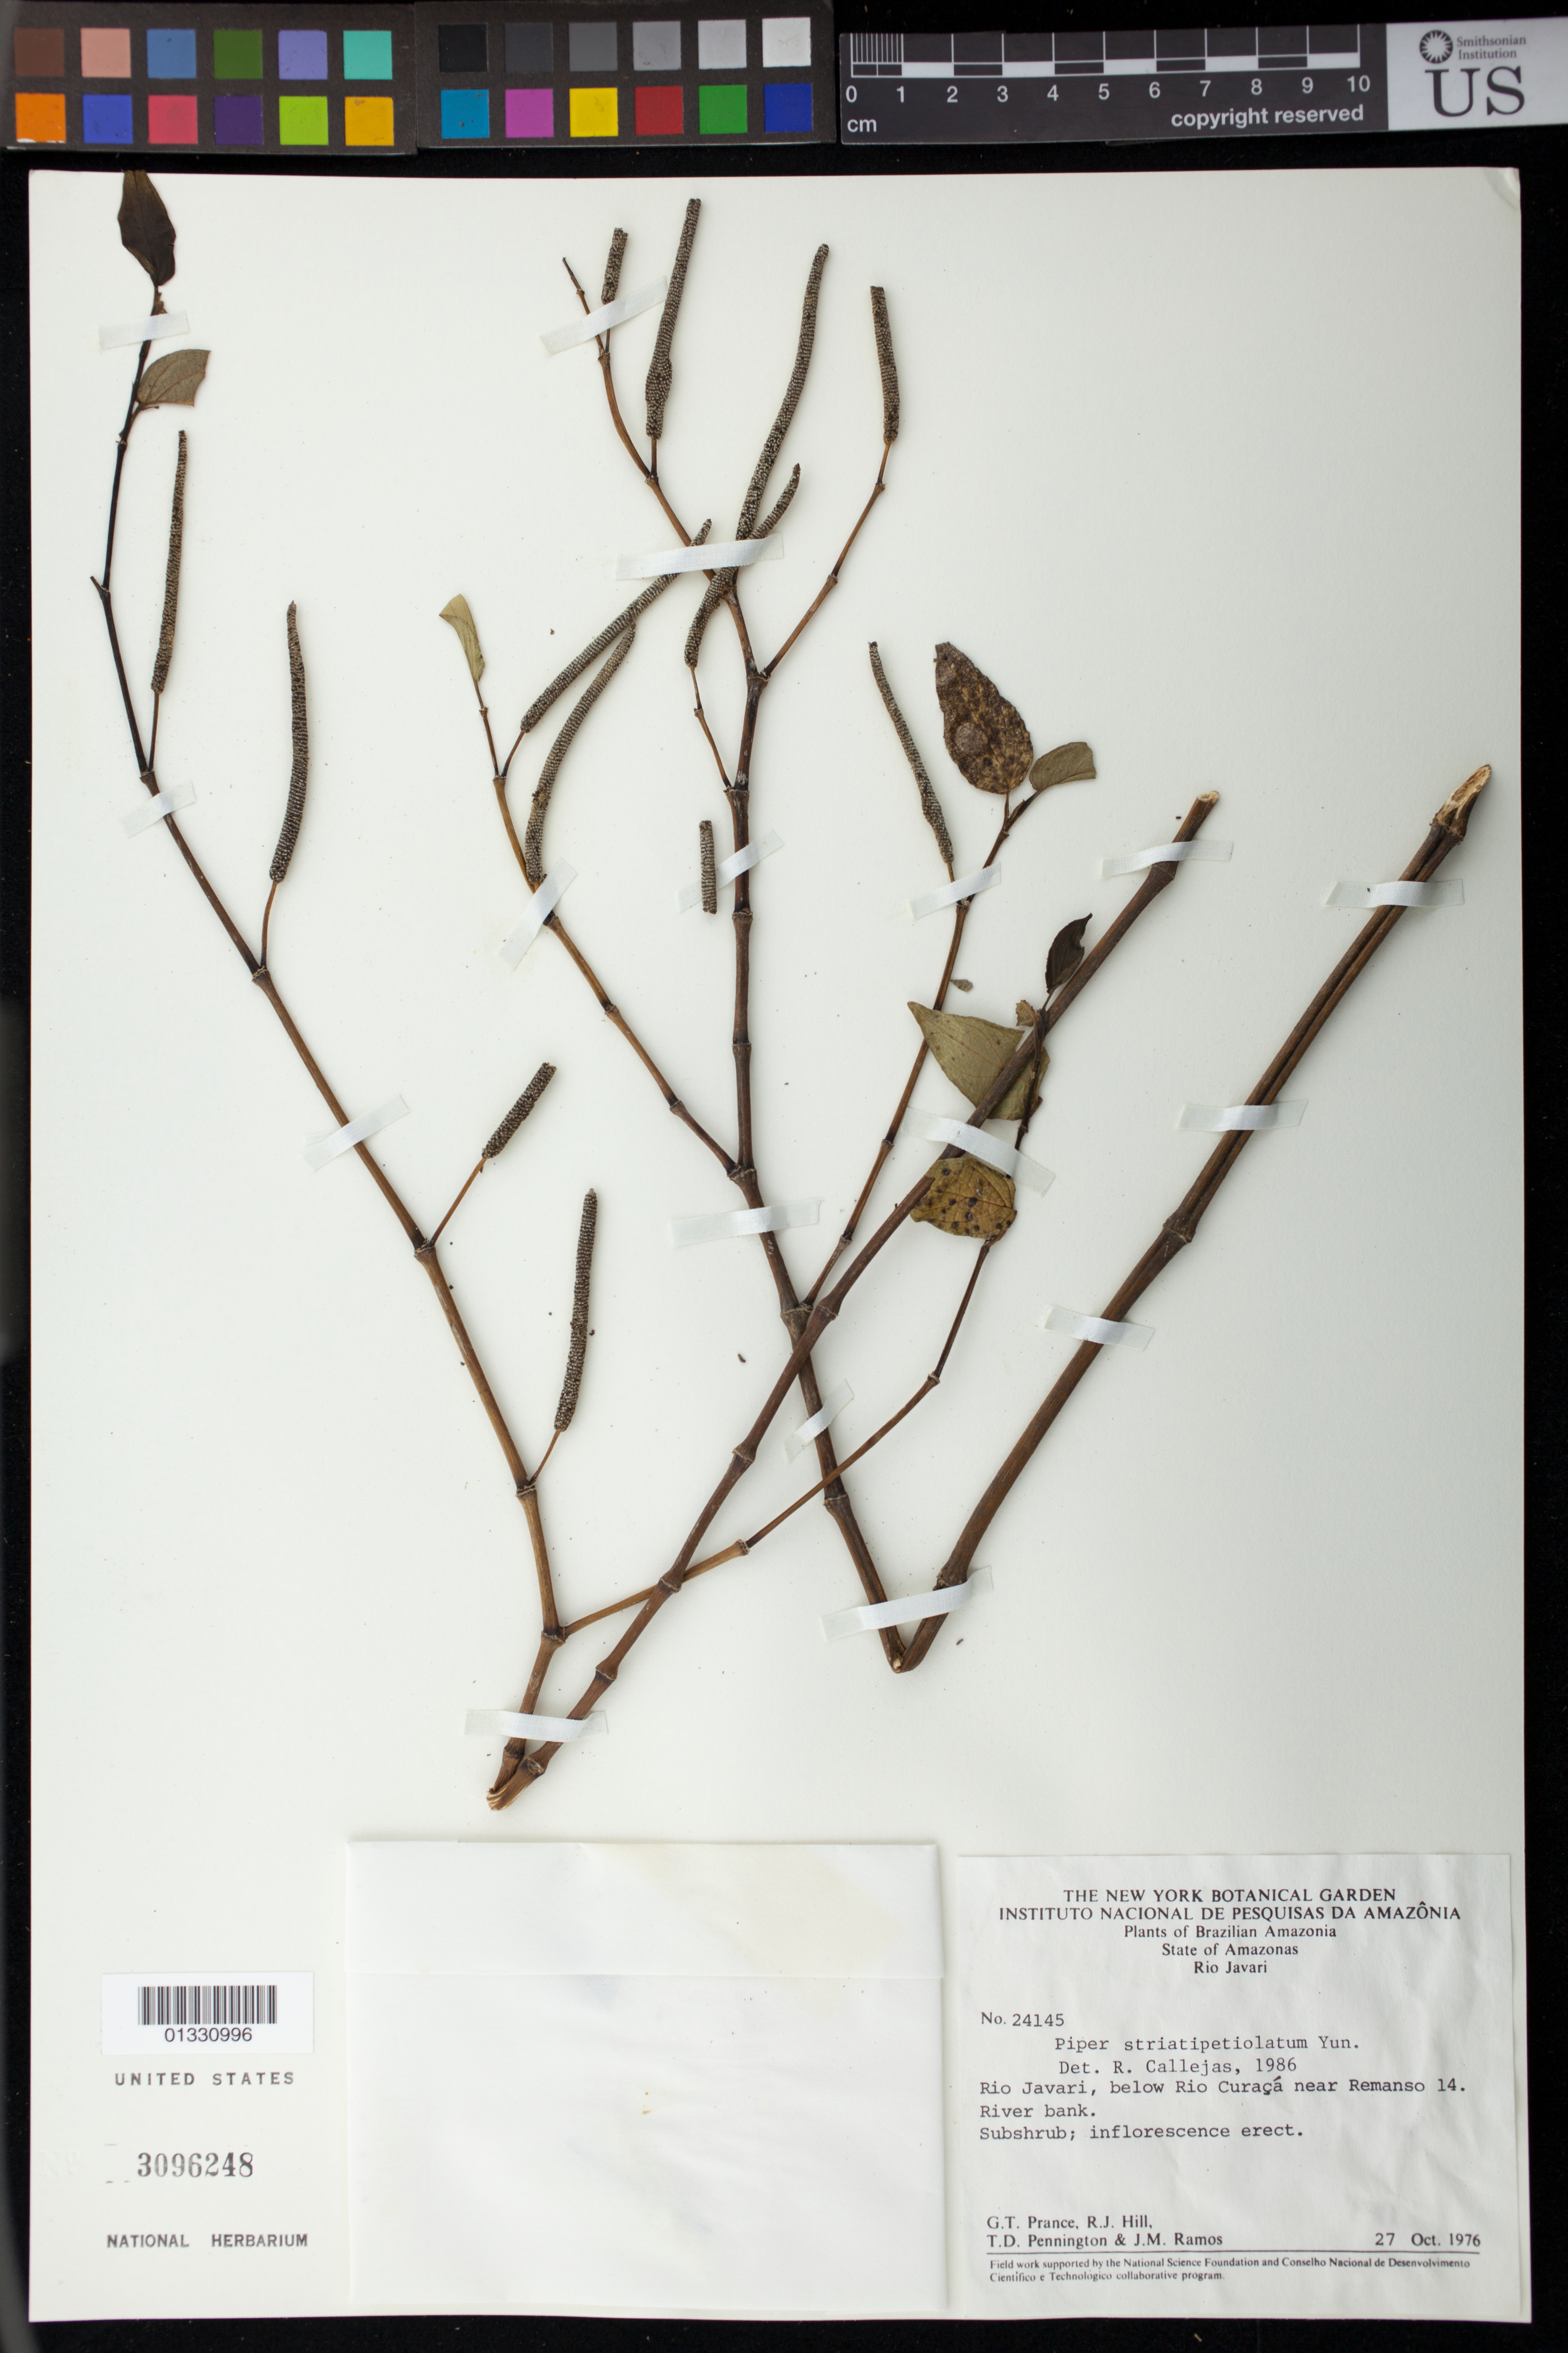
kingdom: Plantae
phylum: Tracheophyta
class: Magnoliopsida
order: Piperales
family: Piperaceae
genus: Piper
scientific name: Piper striatipetiolum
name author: Yunck.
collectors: G. T. Prance, R. J. Hill, T. D. Pennington & J. M. Ramos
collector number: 24145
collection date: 1976-10-27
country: Brazil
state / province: Amazonas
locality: Rio Javari, below Rio Curaçá near Remanso 14. River bank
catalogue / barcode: US 3096248